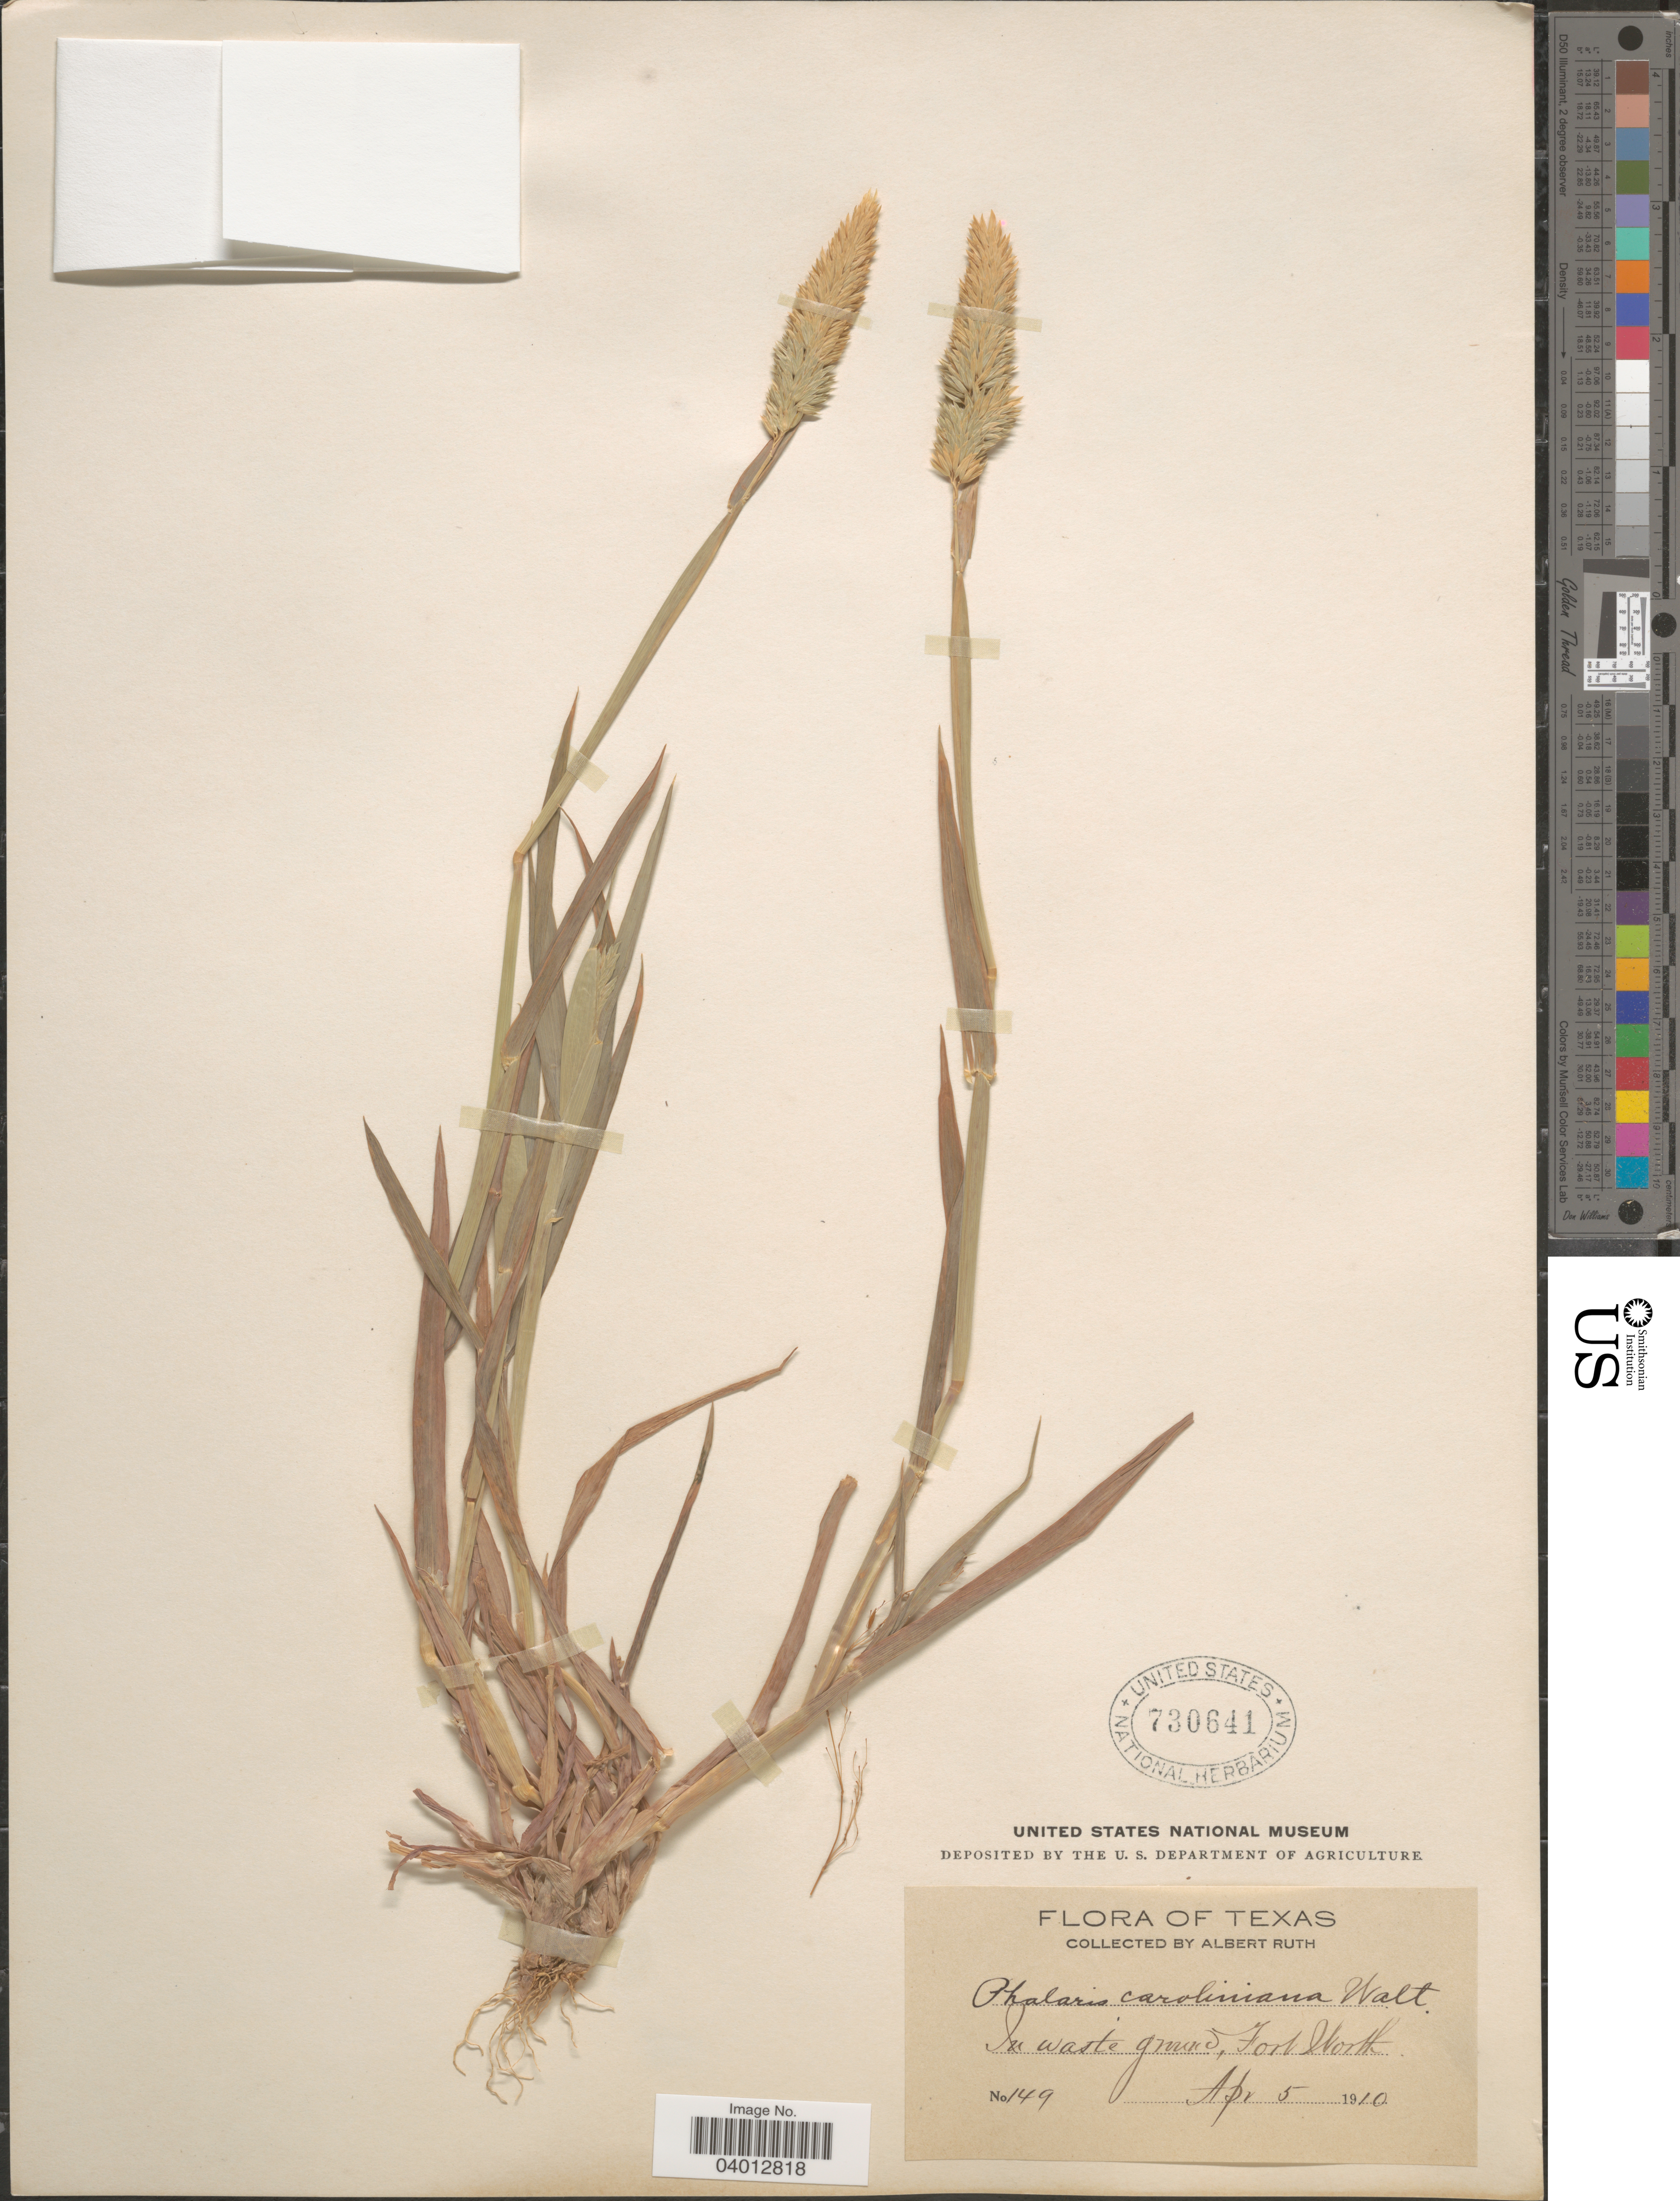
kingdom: Plantae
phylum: Tracheophyta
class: Liliopsida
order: Poales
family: Poaceae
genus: Phalaris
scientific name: Phalaris caroliniana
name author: Walter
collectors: A. Ruth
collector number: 149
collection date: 1910-04-05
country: United States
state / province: Texas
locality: In waste ground, Fort Worth.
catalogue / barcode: US 730641